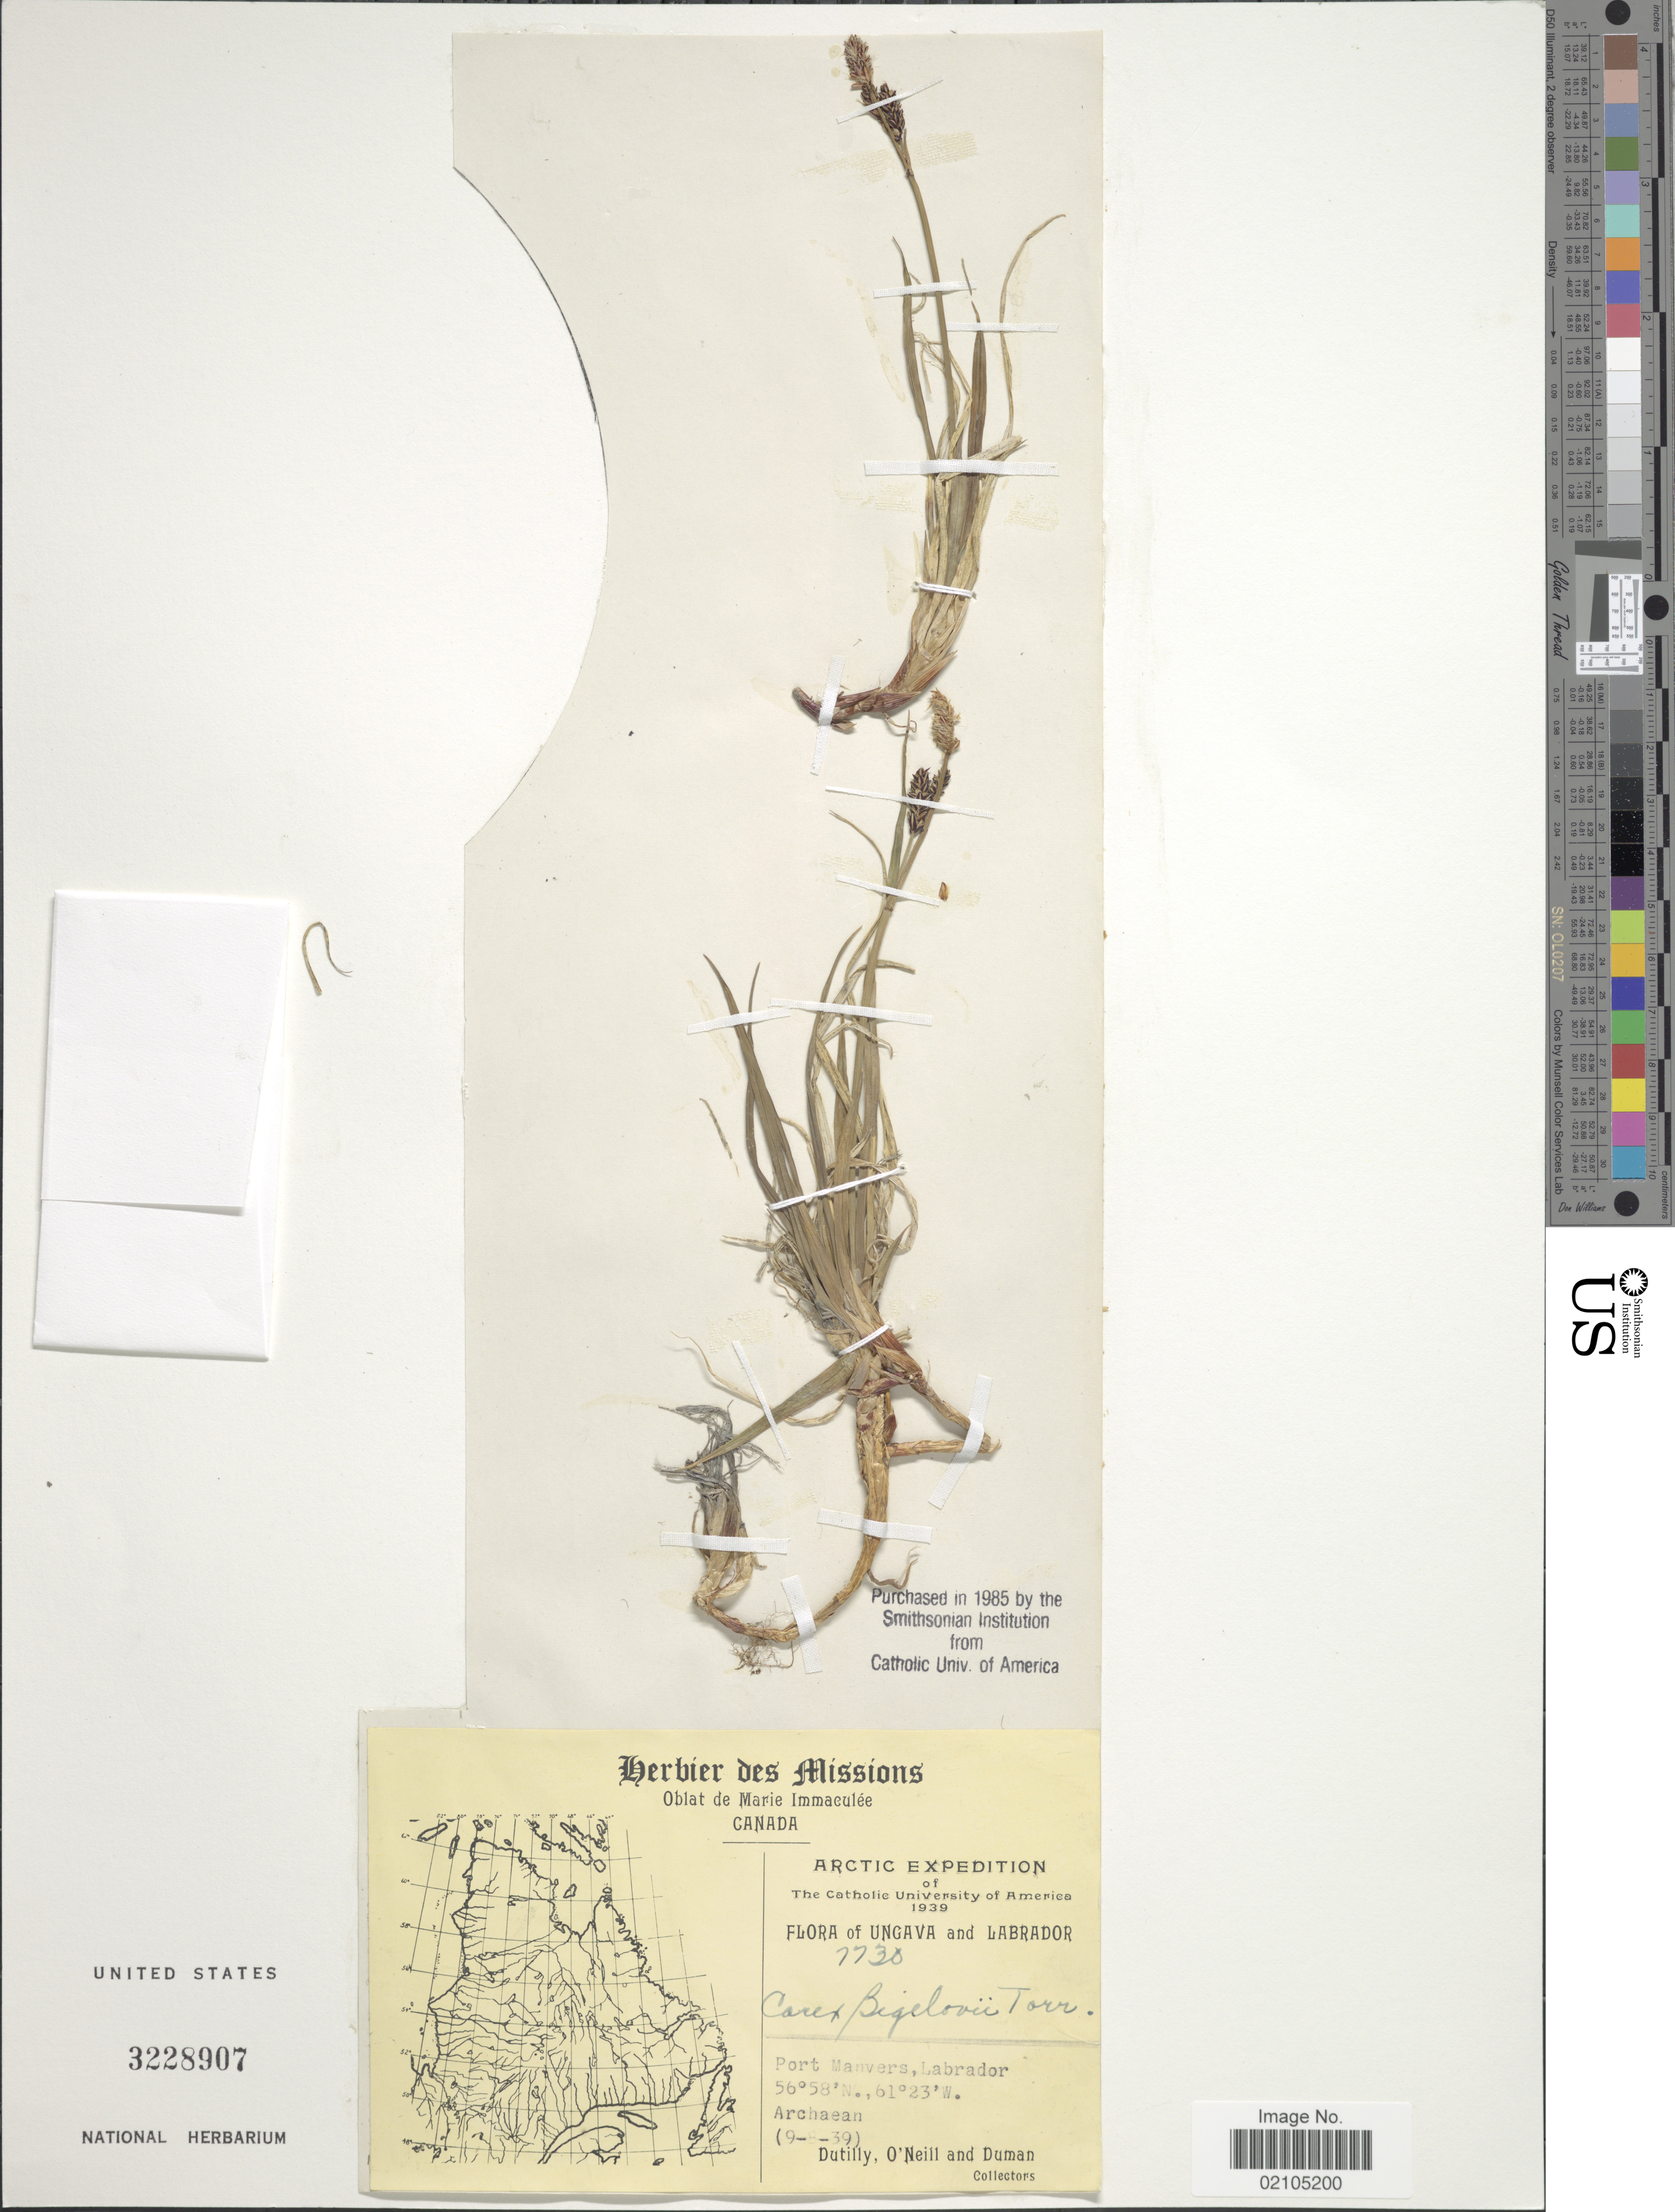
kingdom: Plantae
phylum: Tracheophyta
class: Liliopsida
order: Poales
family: Cyperaceae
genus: Carex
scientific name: Carex bigelowii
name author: Torr. ex Schwein.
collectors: -. Dutilly, -. O'Neill & -. Duman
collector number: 7730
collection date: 1939-08-09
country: Canada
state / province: Newfoundland and Labrador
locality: Arctic, Port Manvers, Labrador. Archaean.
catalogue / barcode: US 3228907